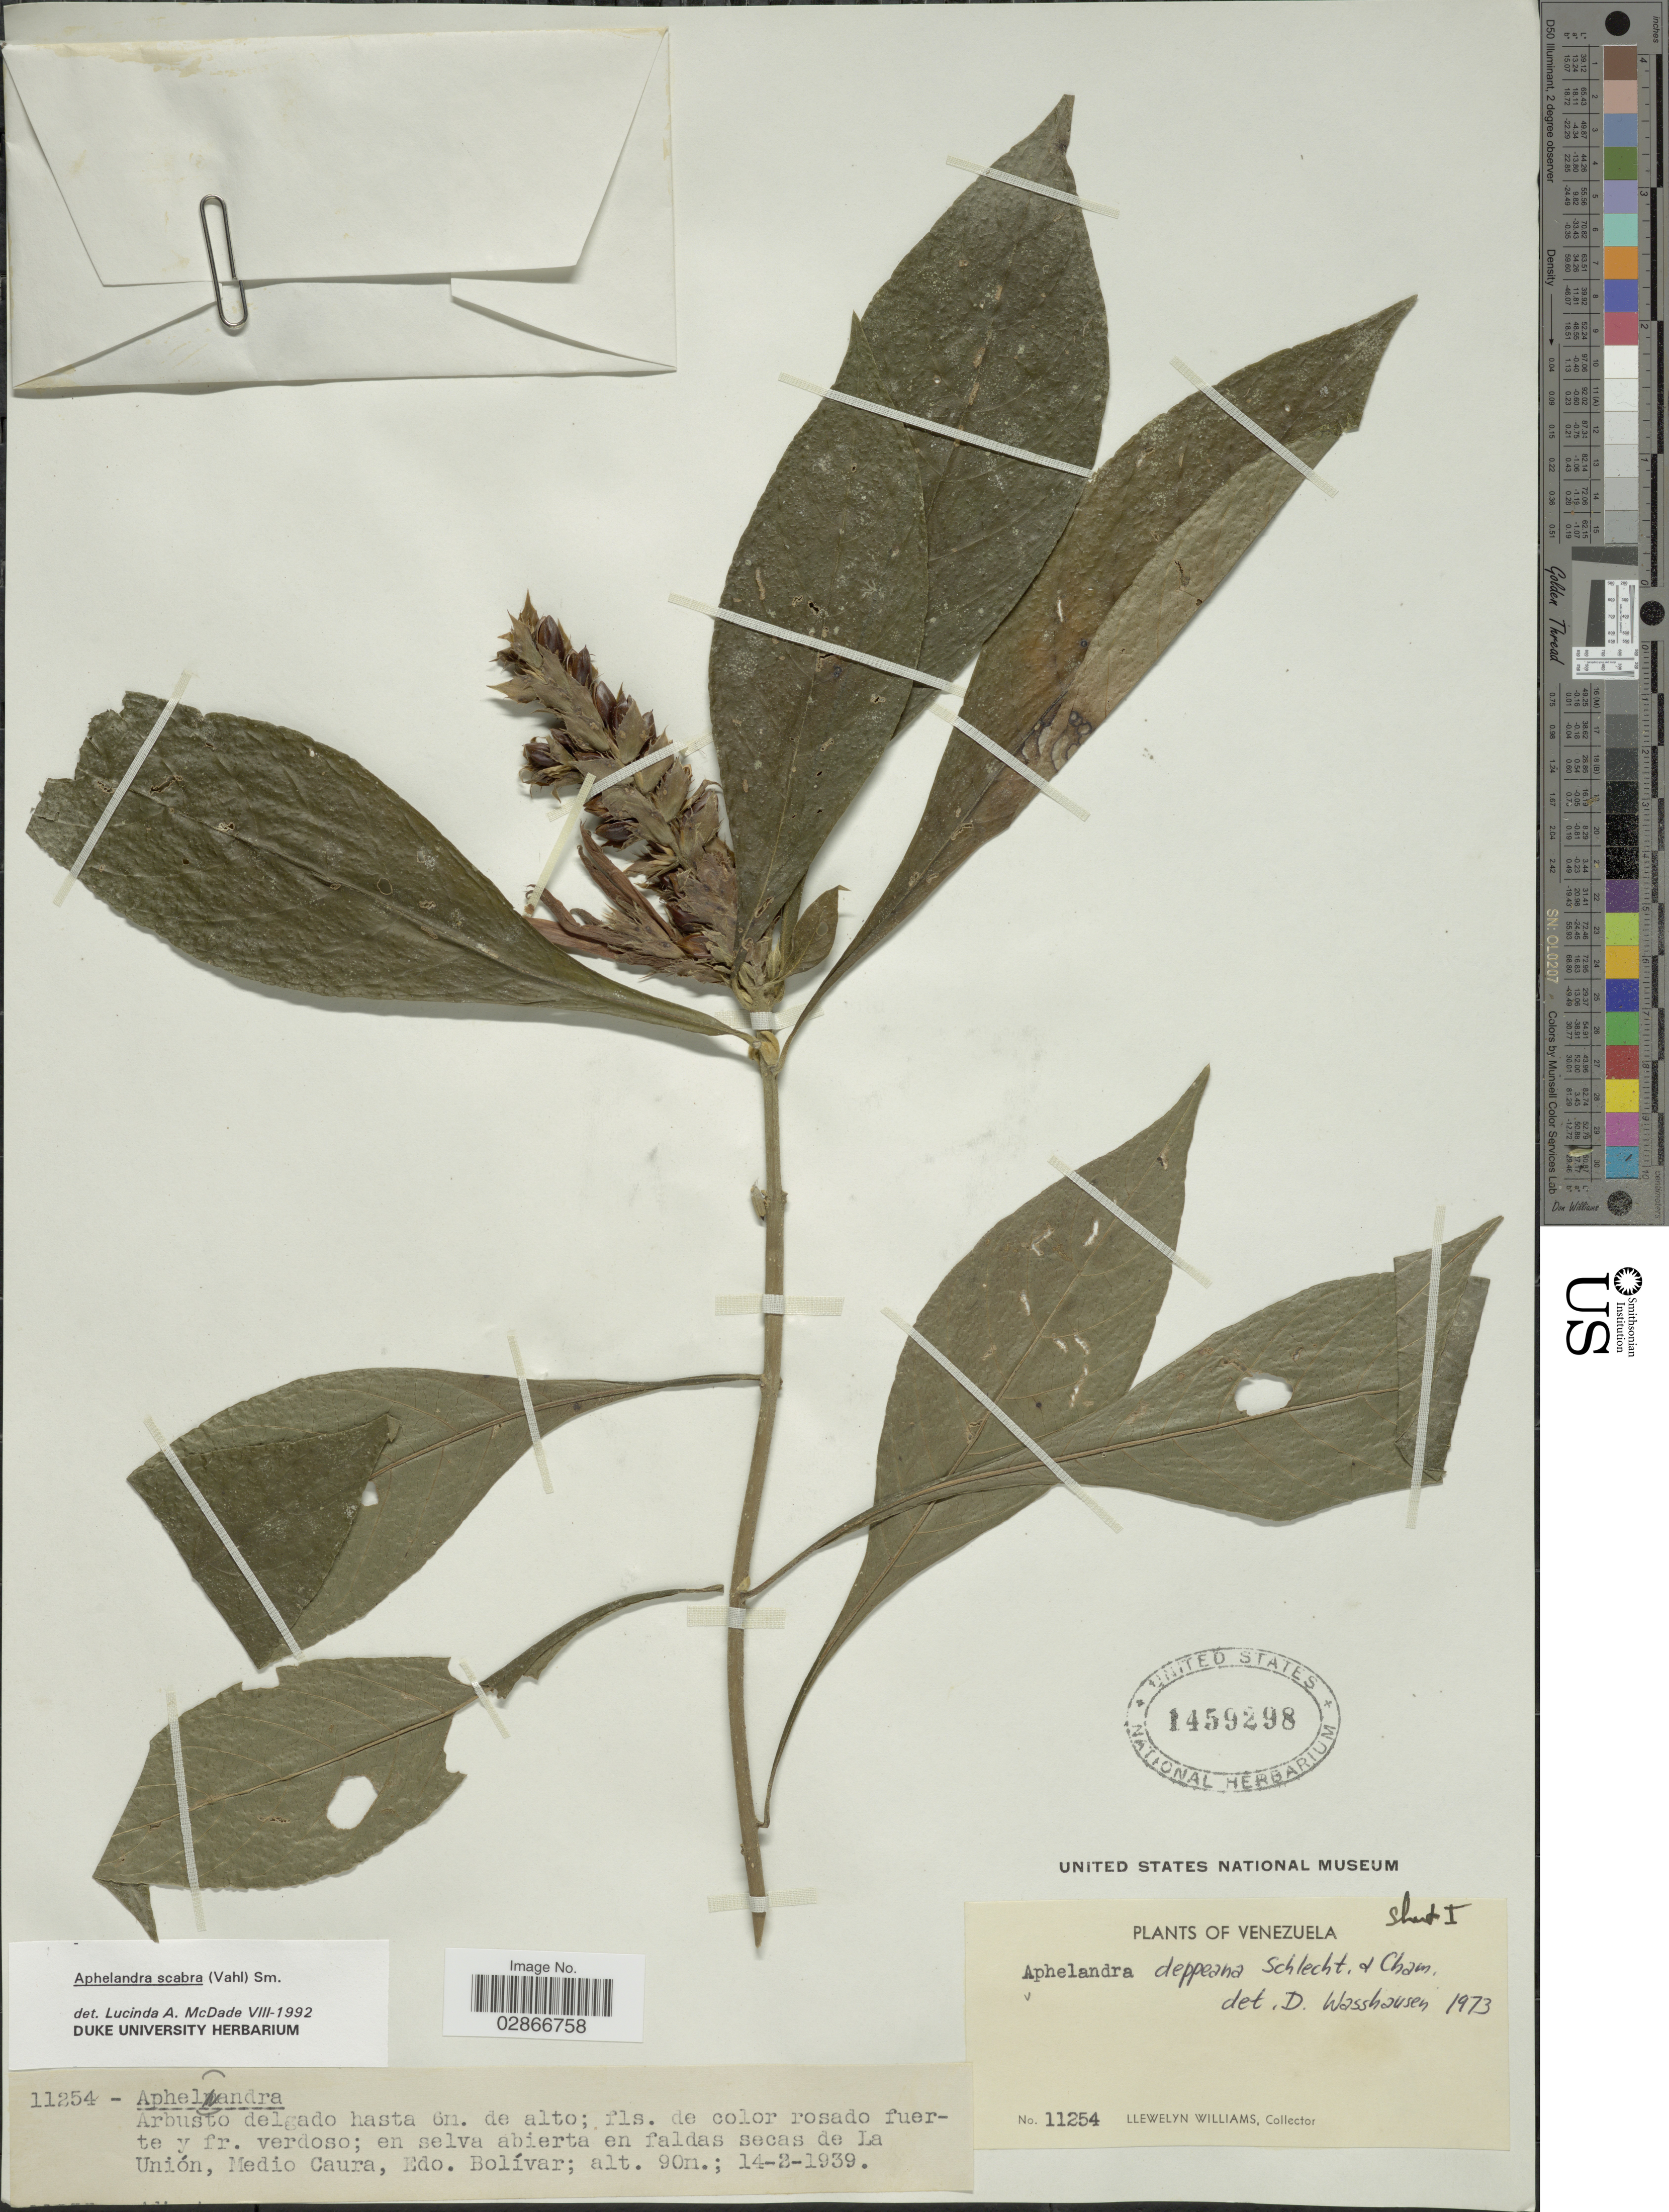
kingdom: Plantae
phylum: Tracheophyta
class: Magnoliopsida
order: Lamiales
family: Acanthaceae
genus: Aphelandra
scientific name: Aphelandra deppeana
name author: Schltdl. & Cham.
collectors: Ll. Williams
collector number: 11254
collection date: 1939-02-14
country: Venezuela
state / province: Bolivar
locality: En selva abierta en faldas secas de La Unión, Medio Caura.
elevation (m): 90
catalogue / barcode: US 1459298